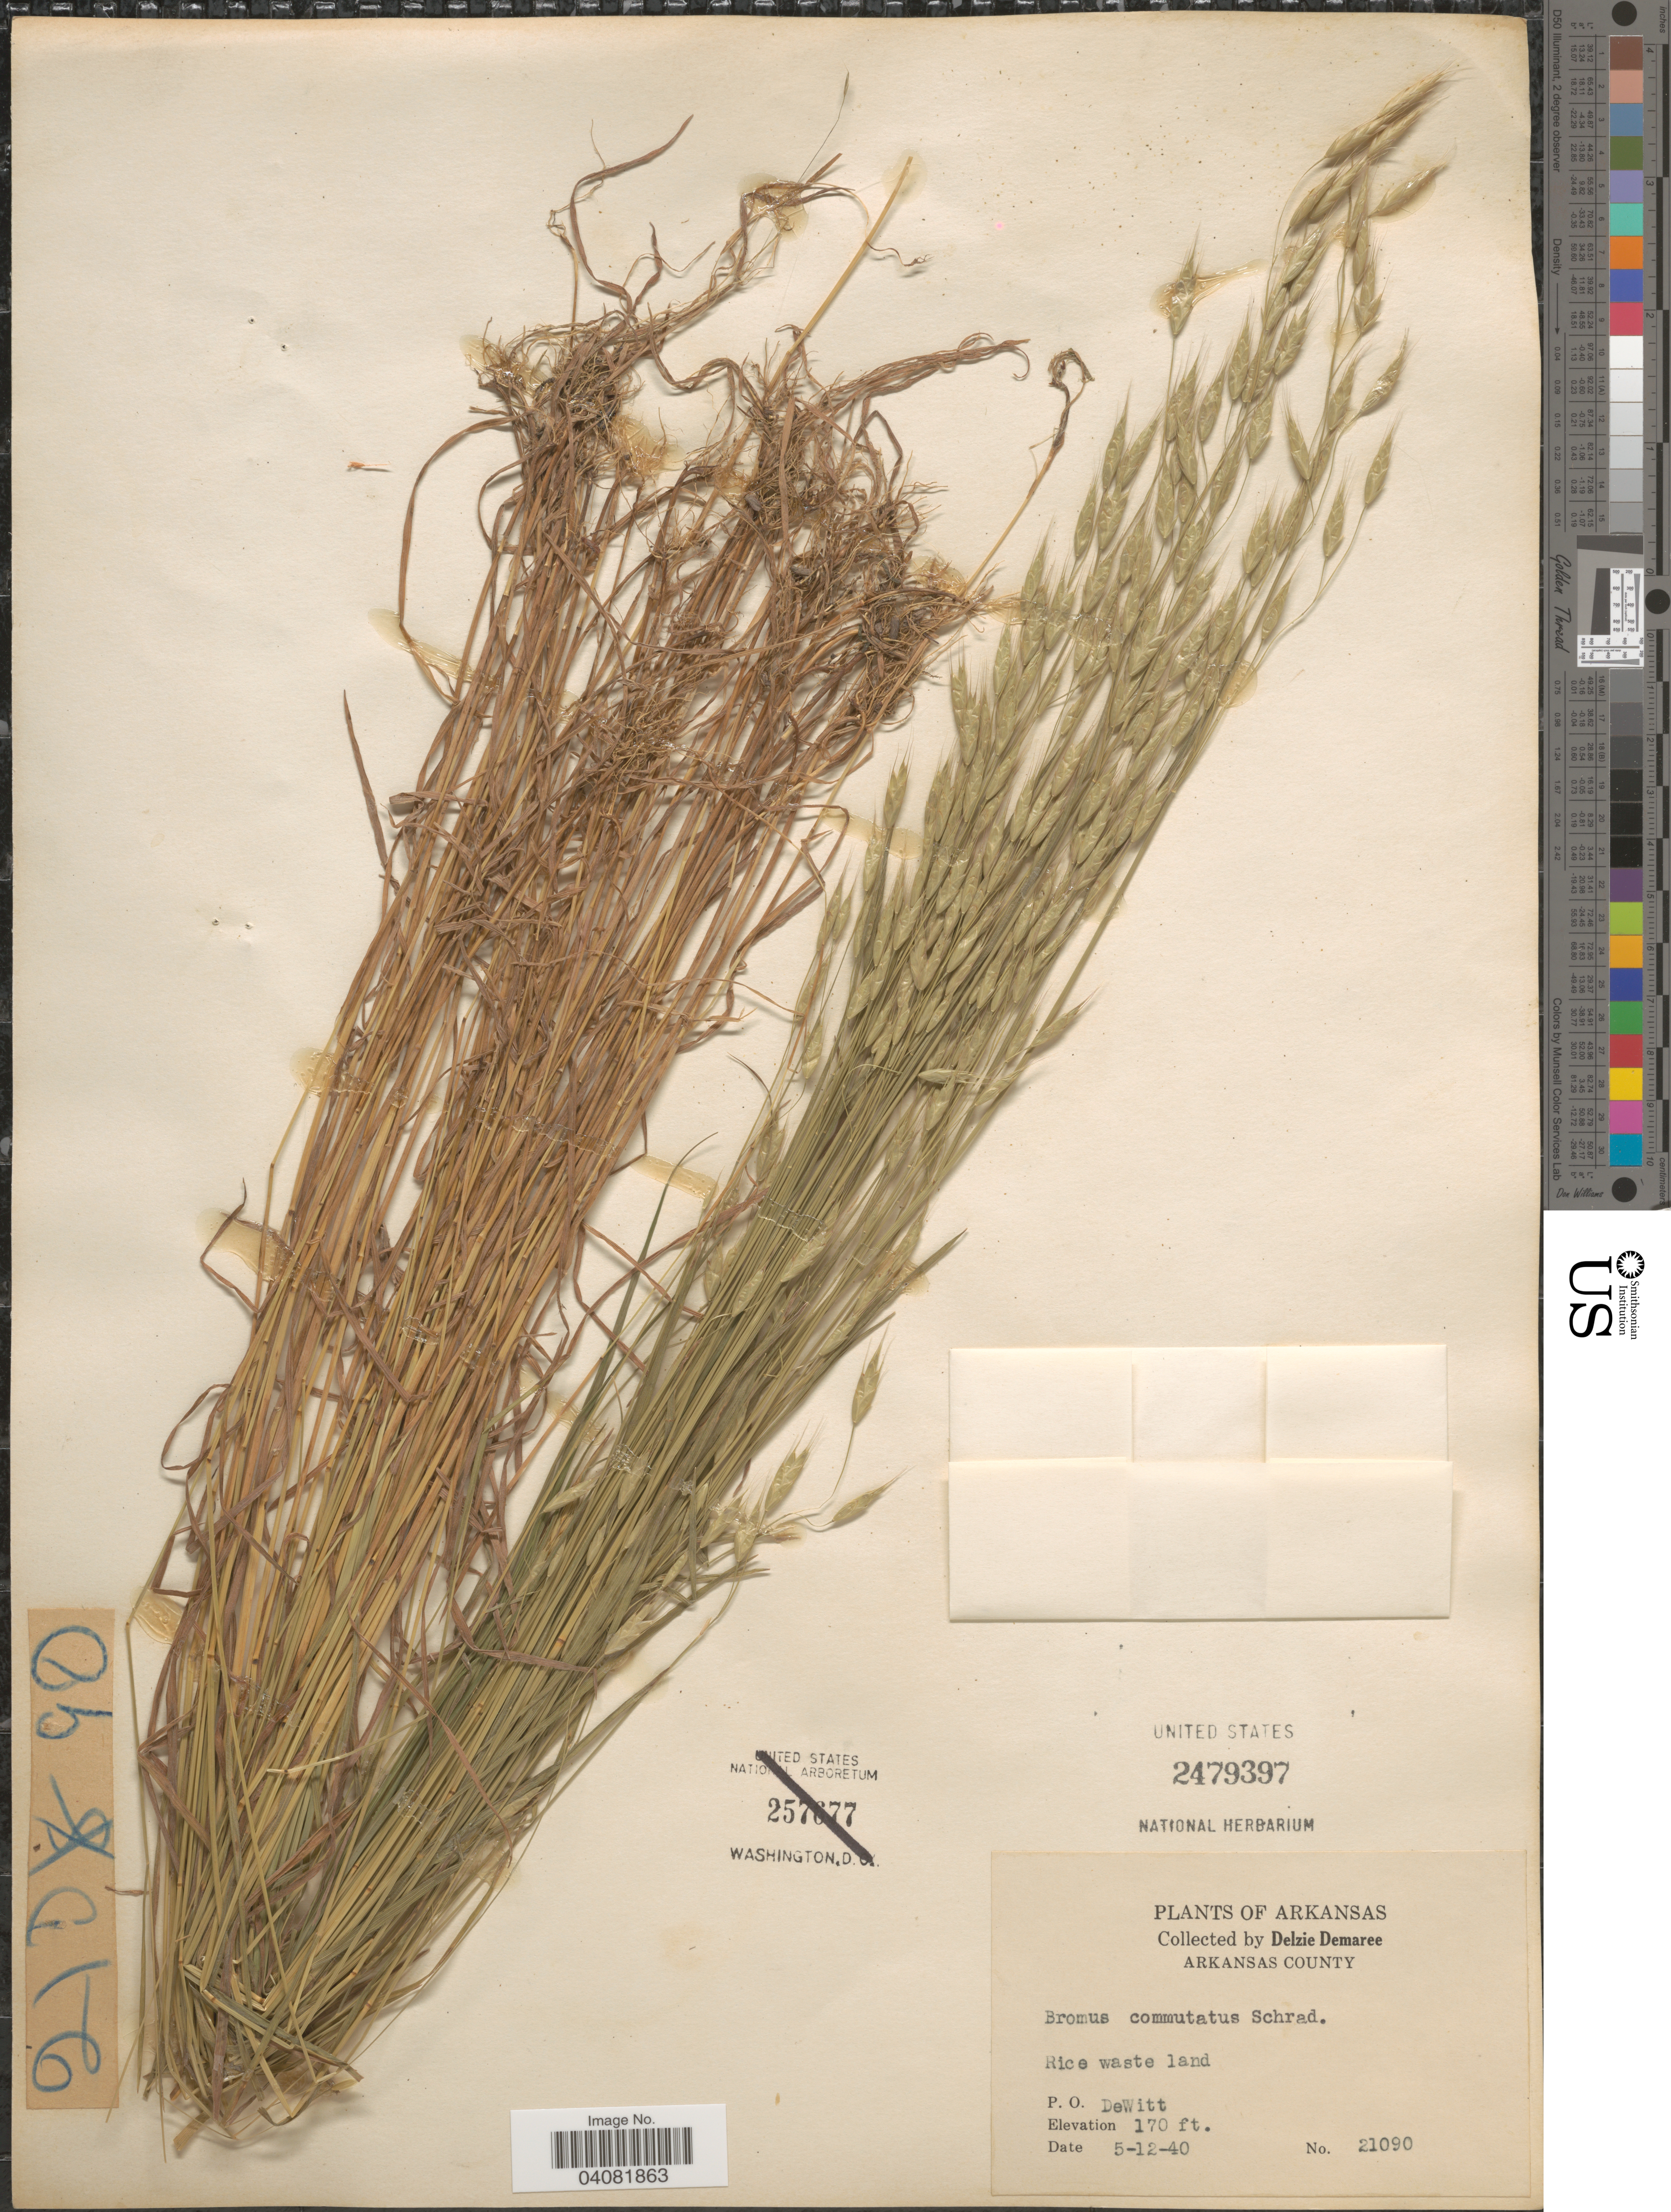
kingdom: Plantae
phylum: Tracheophyta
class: Liliopsida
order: Poales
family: Poaceae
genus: Bromus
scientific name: Bromus commutatus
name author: Schrad.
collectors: D. Demaree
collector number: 21090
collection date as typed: Transcribed d/m/y: 12/5/40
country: United States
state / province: Arkansas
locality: Arkansas County. Rice waste land. P. O. DeWitt.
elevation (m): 52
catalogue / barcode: US 2479397